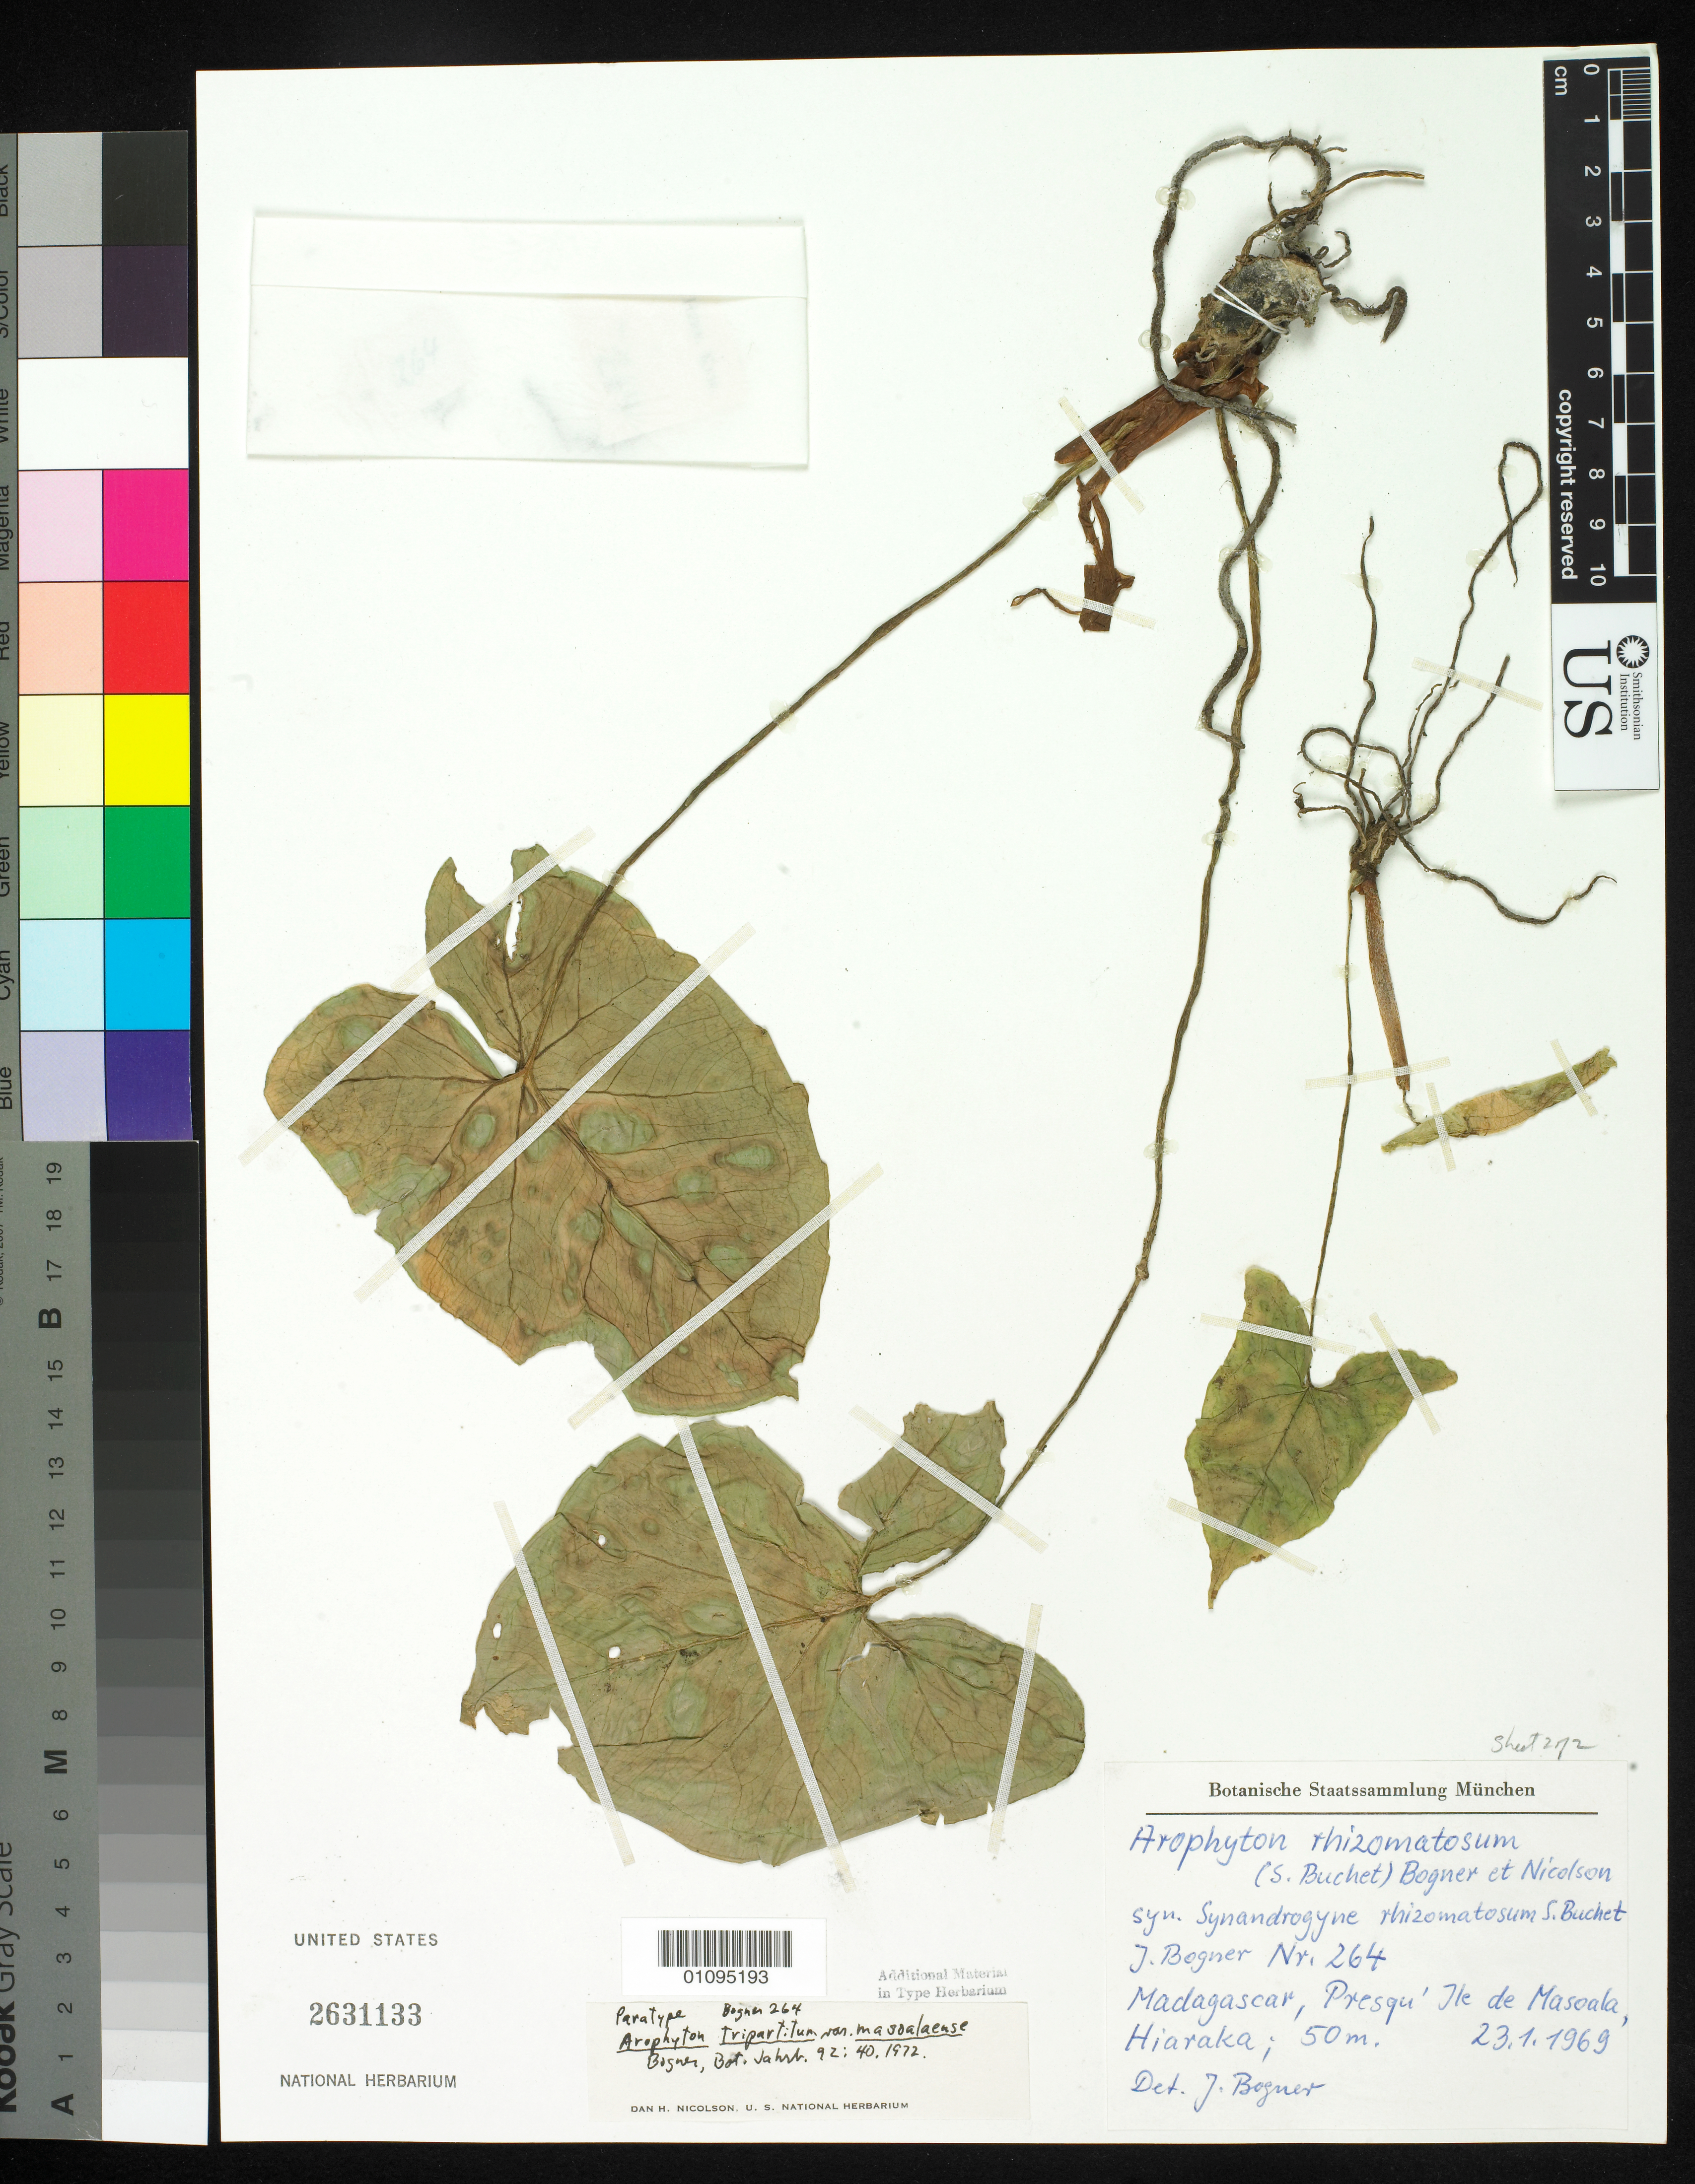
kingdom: Plantae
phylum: Tracheophyta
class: Liliopsida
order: Alismatales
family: Araceae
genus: Arophyton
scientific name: Arophyton tripartitum var. masoalaense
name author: Bogner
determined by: Nicolson, Dan H.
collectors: J. Bogner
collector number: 264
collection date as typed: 23 Jan 1969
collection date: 1969-01-23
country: Madagascar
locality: Presqu'ile de Masoala, Hiaraka.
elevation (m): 50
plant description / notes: Paratype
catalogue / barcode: US 2631133